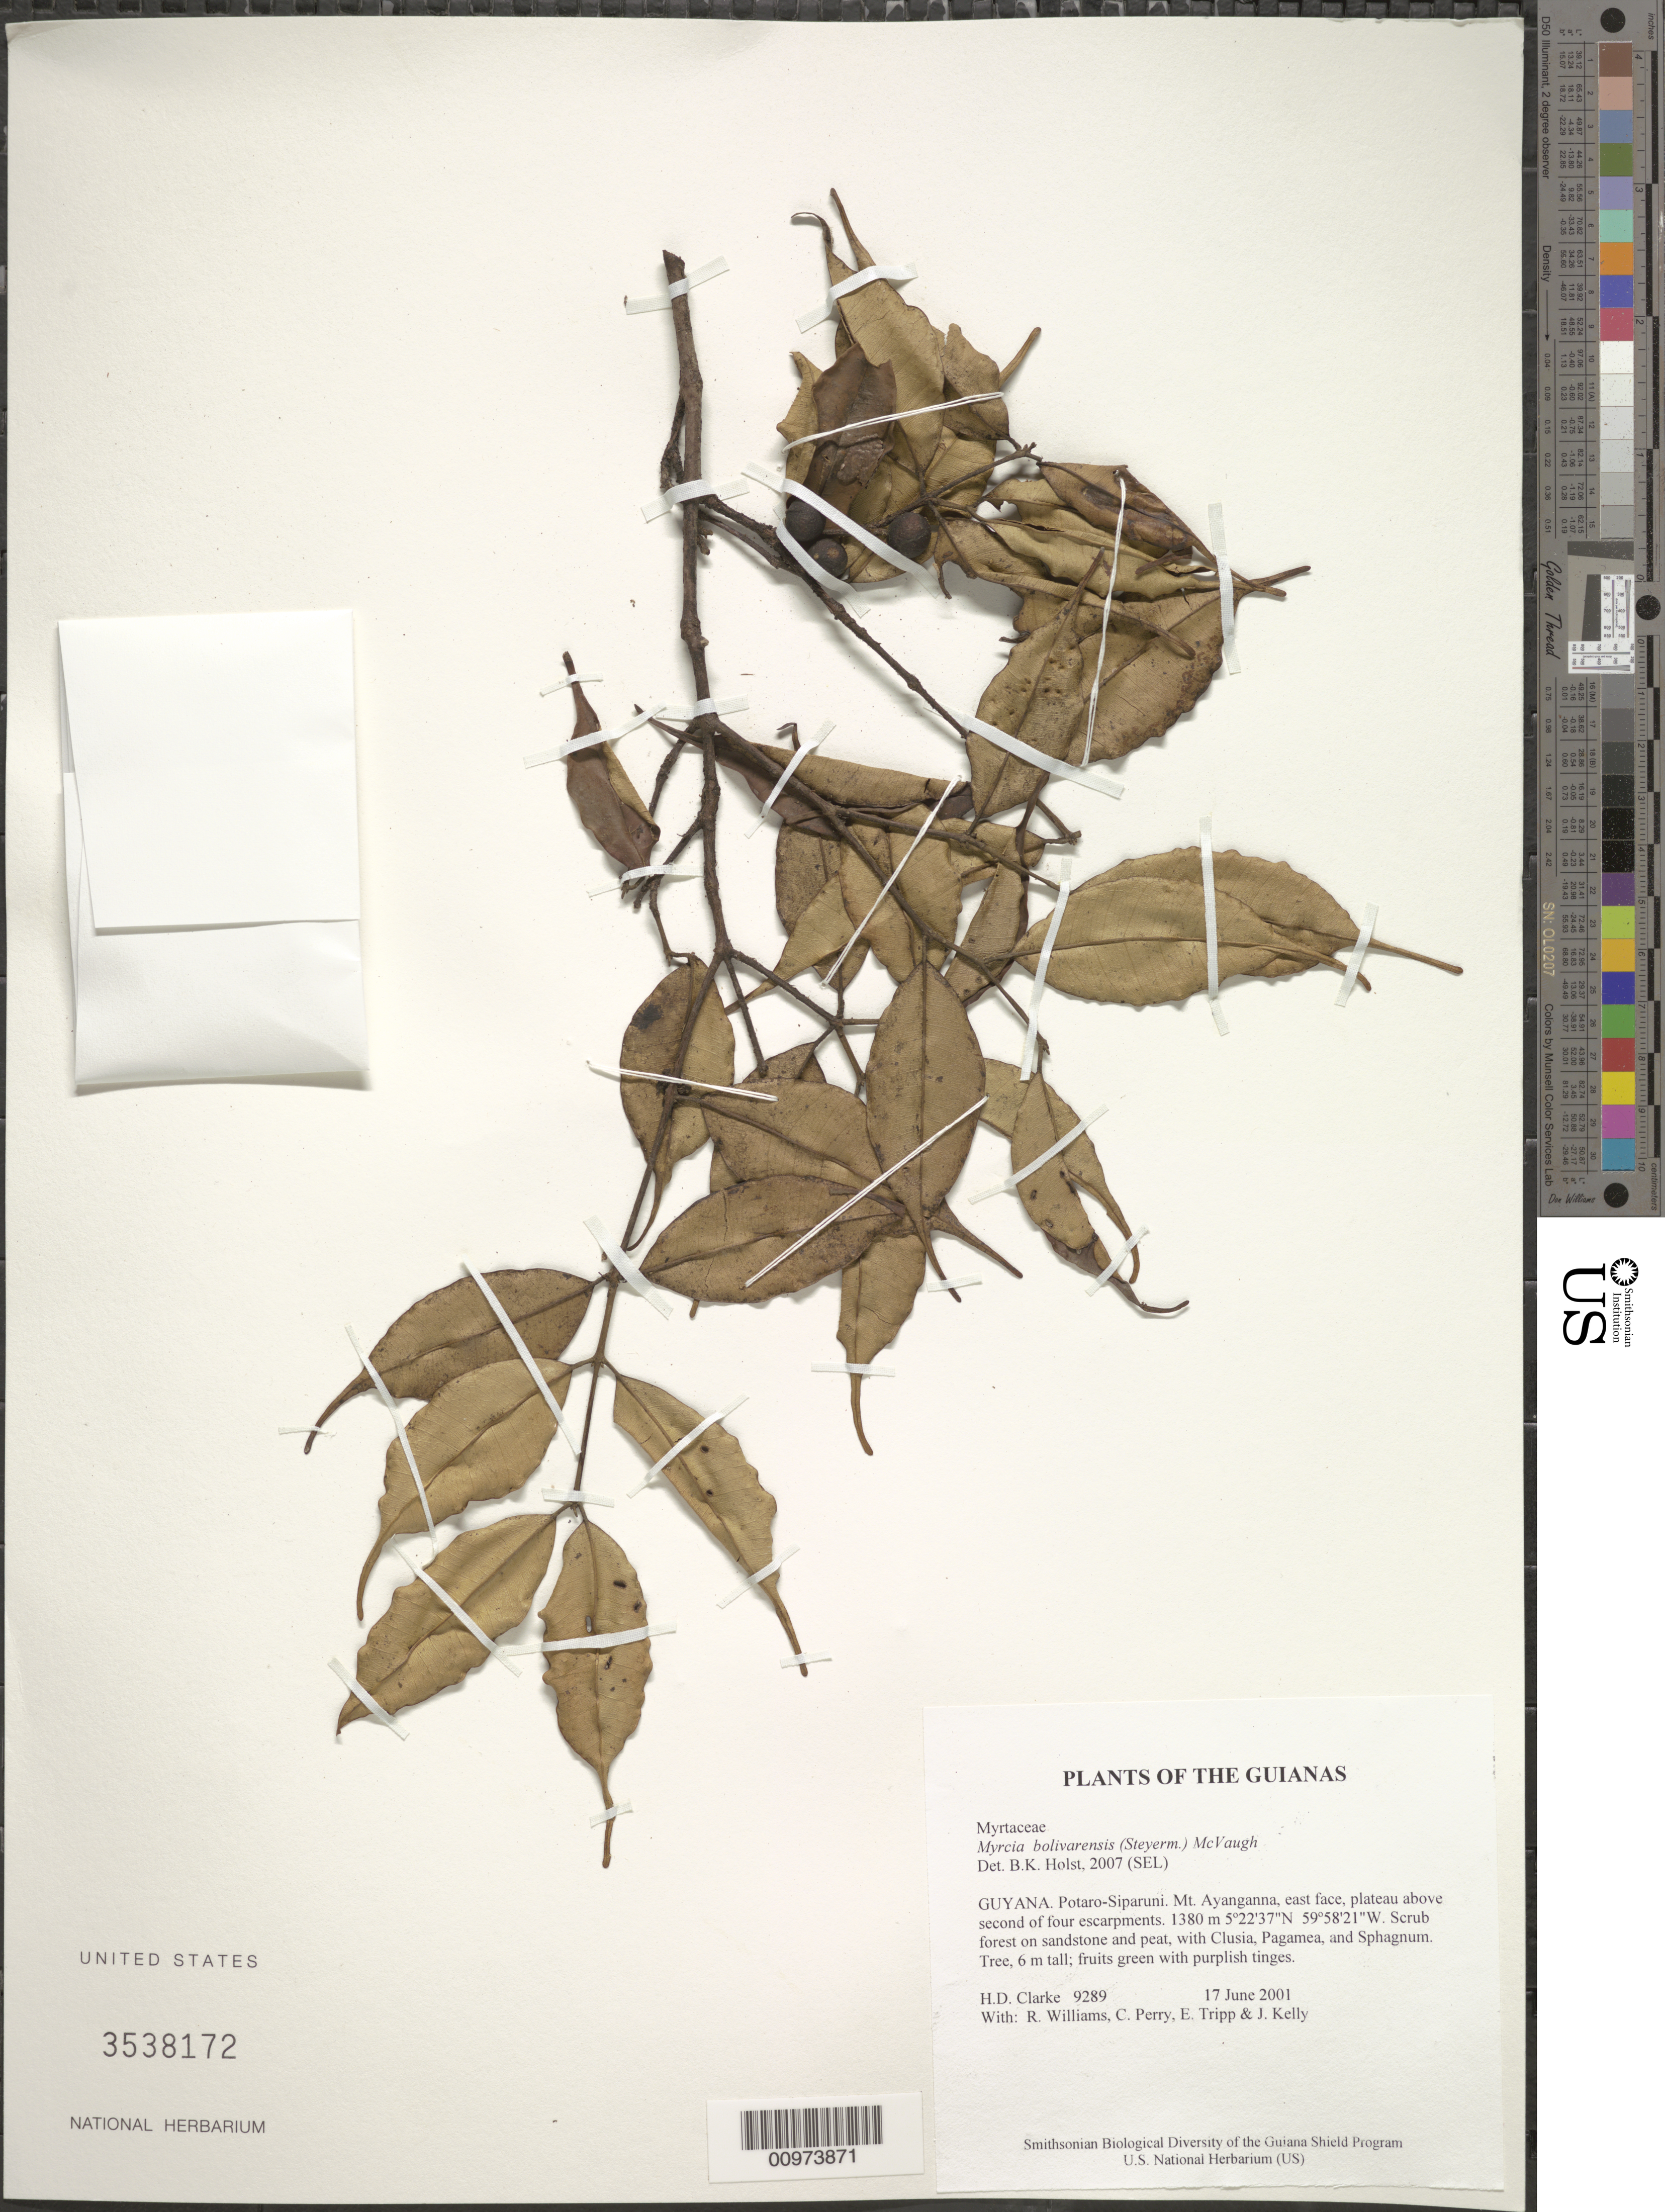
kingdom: Plantae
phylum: Tracheophyta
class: Magnoliopsida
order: Myrtales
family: Myrtaceae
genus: Myrcia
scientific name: Myrcia bolivarensis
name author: (Steyerm.) McVaugh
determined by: Holst, Bruce K.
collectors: H. D. Clarke, R. Williams, C. Perry, E. Tripp & J. Kelly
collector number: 9289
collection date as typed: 17 June 2001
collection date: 2001-06-17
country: Guyana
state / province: Potaro-Siparuni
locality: Mt. Ayanganna, east face, plateau above second of four escarpments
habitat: Scrub forest on sandstone and peat, with Clusia, Pagamea, and Sphagnum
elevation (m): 1380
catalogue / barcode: US 3538172